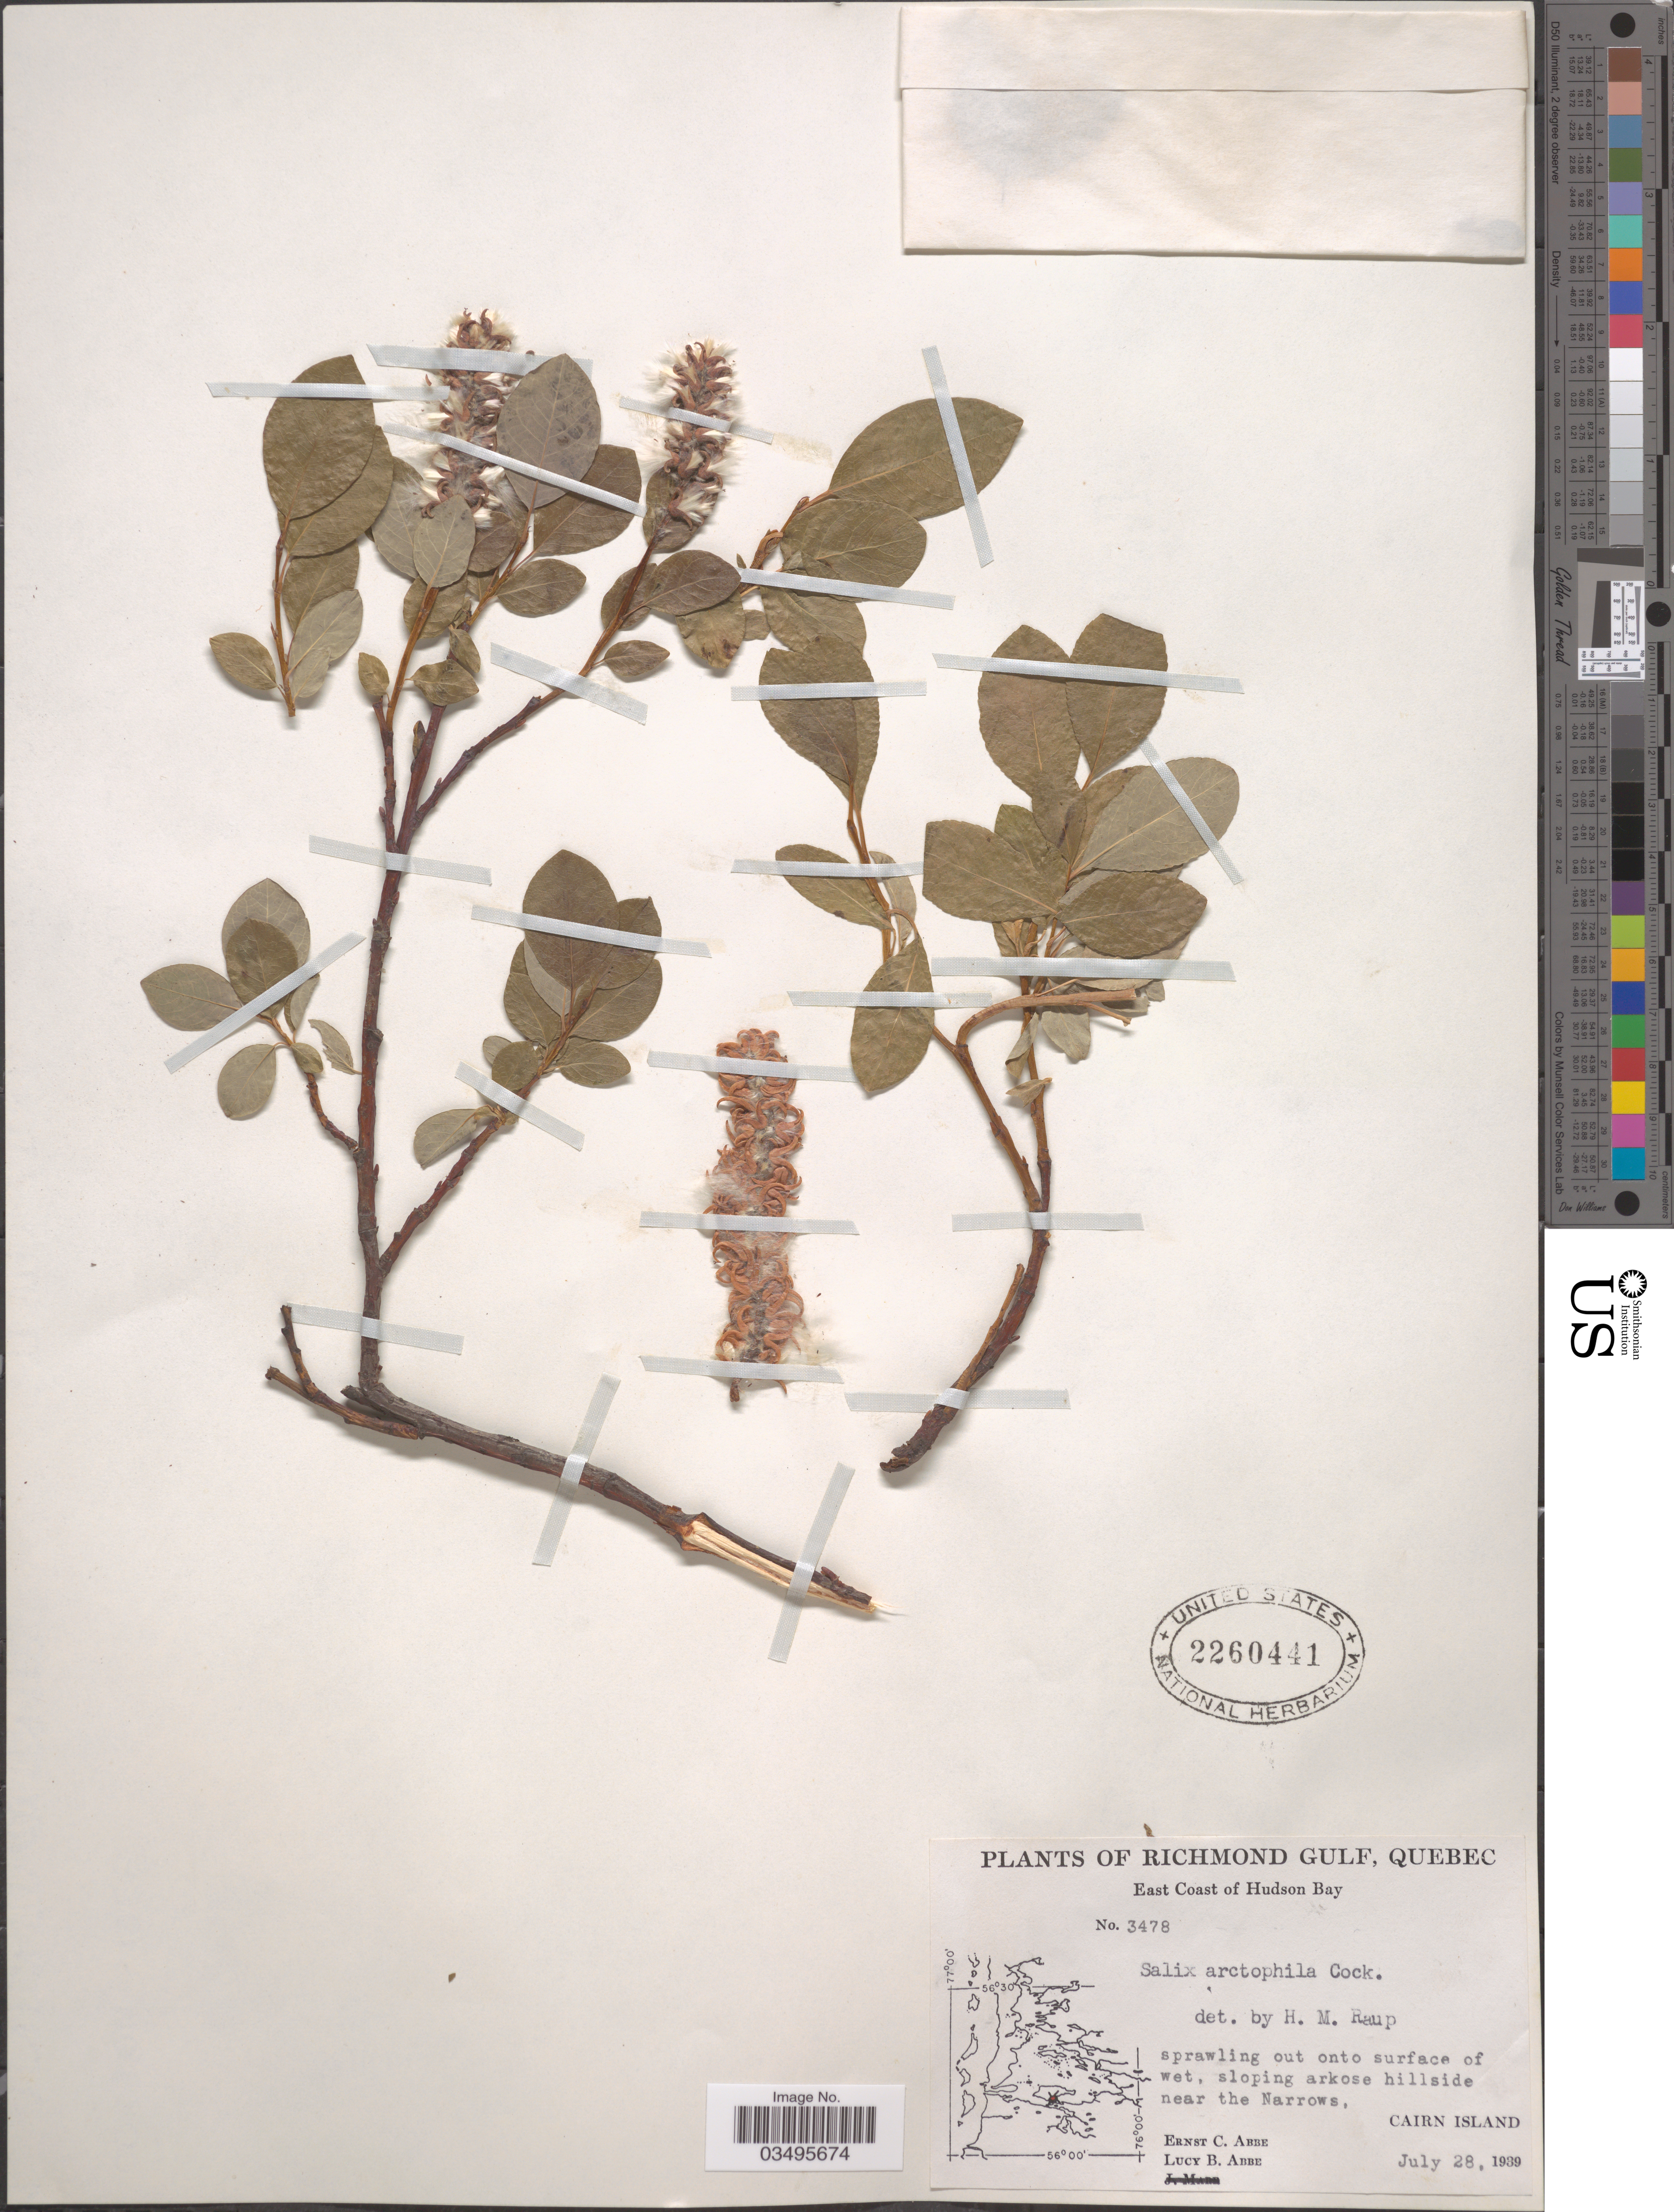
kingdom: Plantae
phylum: Tracheophyta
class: Magnoliopsida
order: Malpighiales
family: Salicaceae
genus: Salix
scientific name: Salix arctophila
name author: Cockerell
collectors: E. C. Abbe & L. B. Abbe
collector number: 3478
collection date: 1939-07-28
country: Canada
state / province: Quebec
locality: Richmond Gulf. East Coast of Hudson Bay. Sloping arkose hillside near the Narrows, Cairn Island.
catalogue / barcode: US 2260441